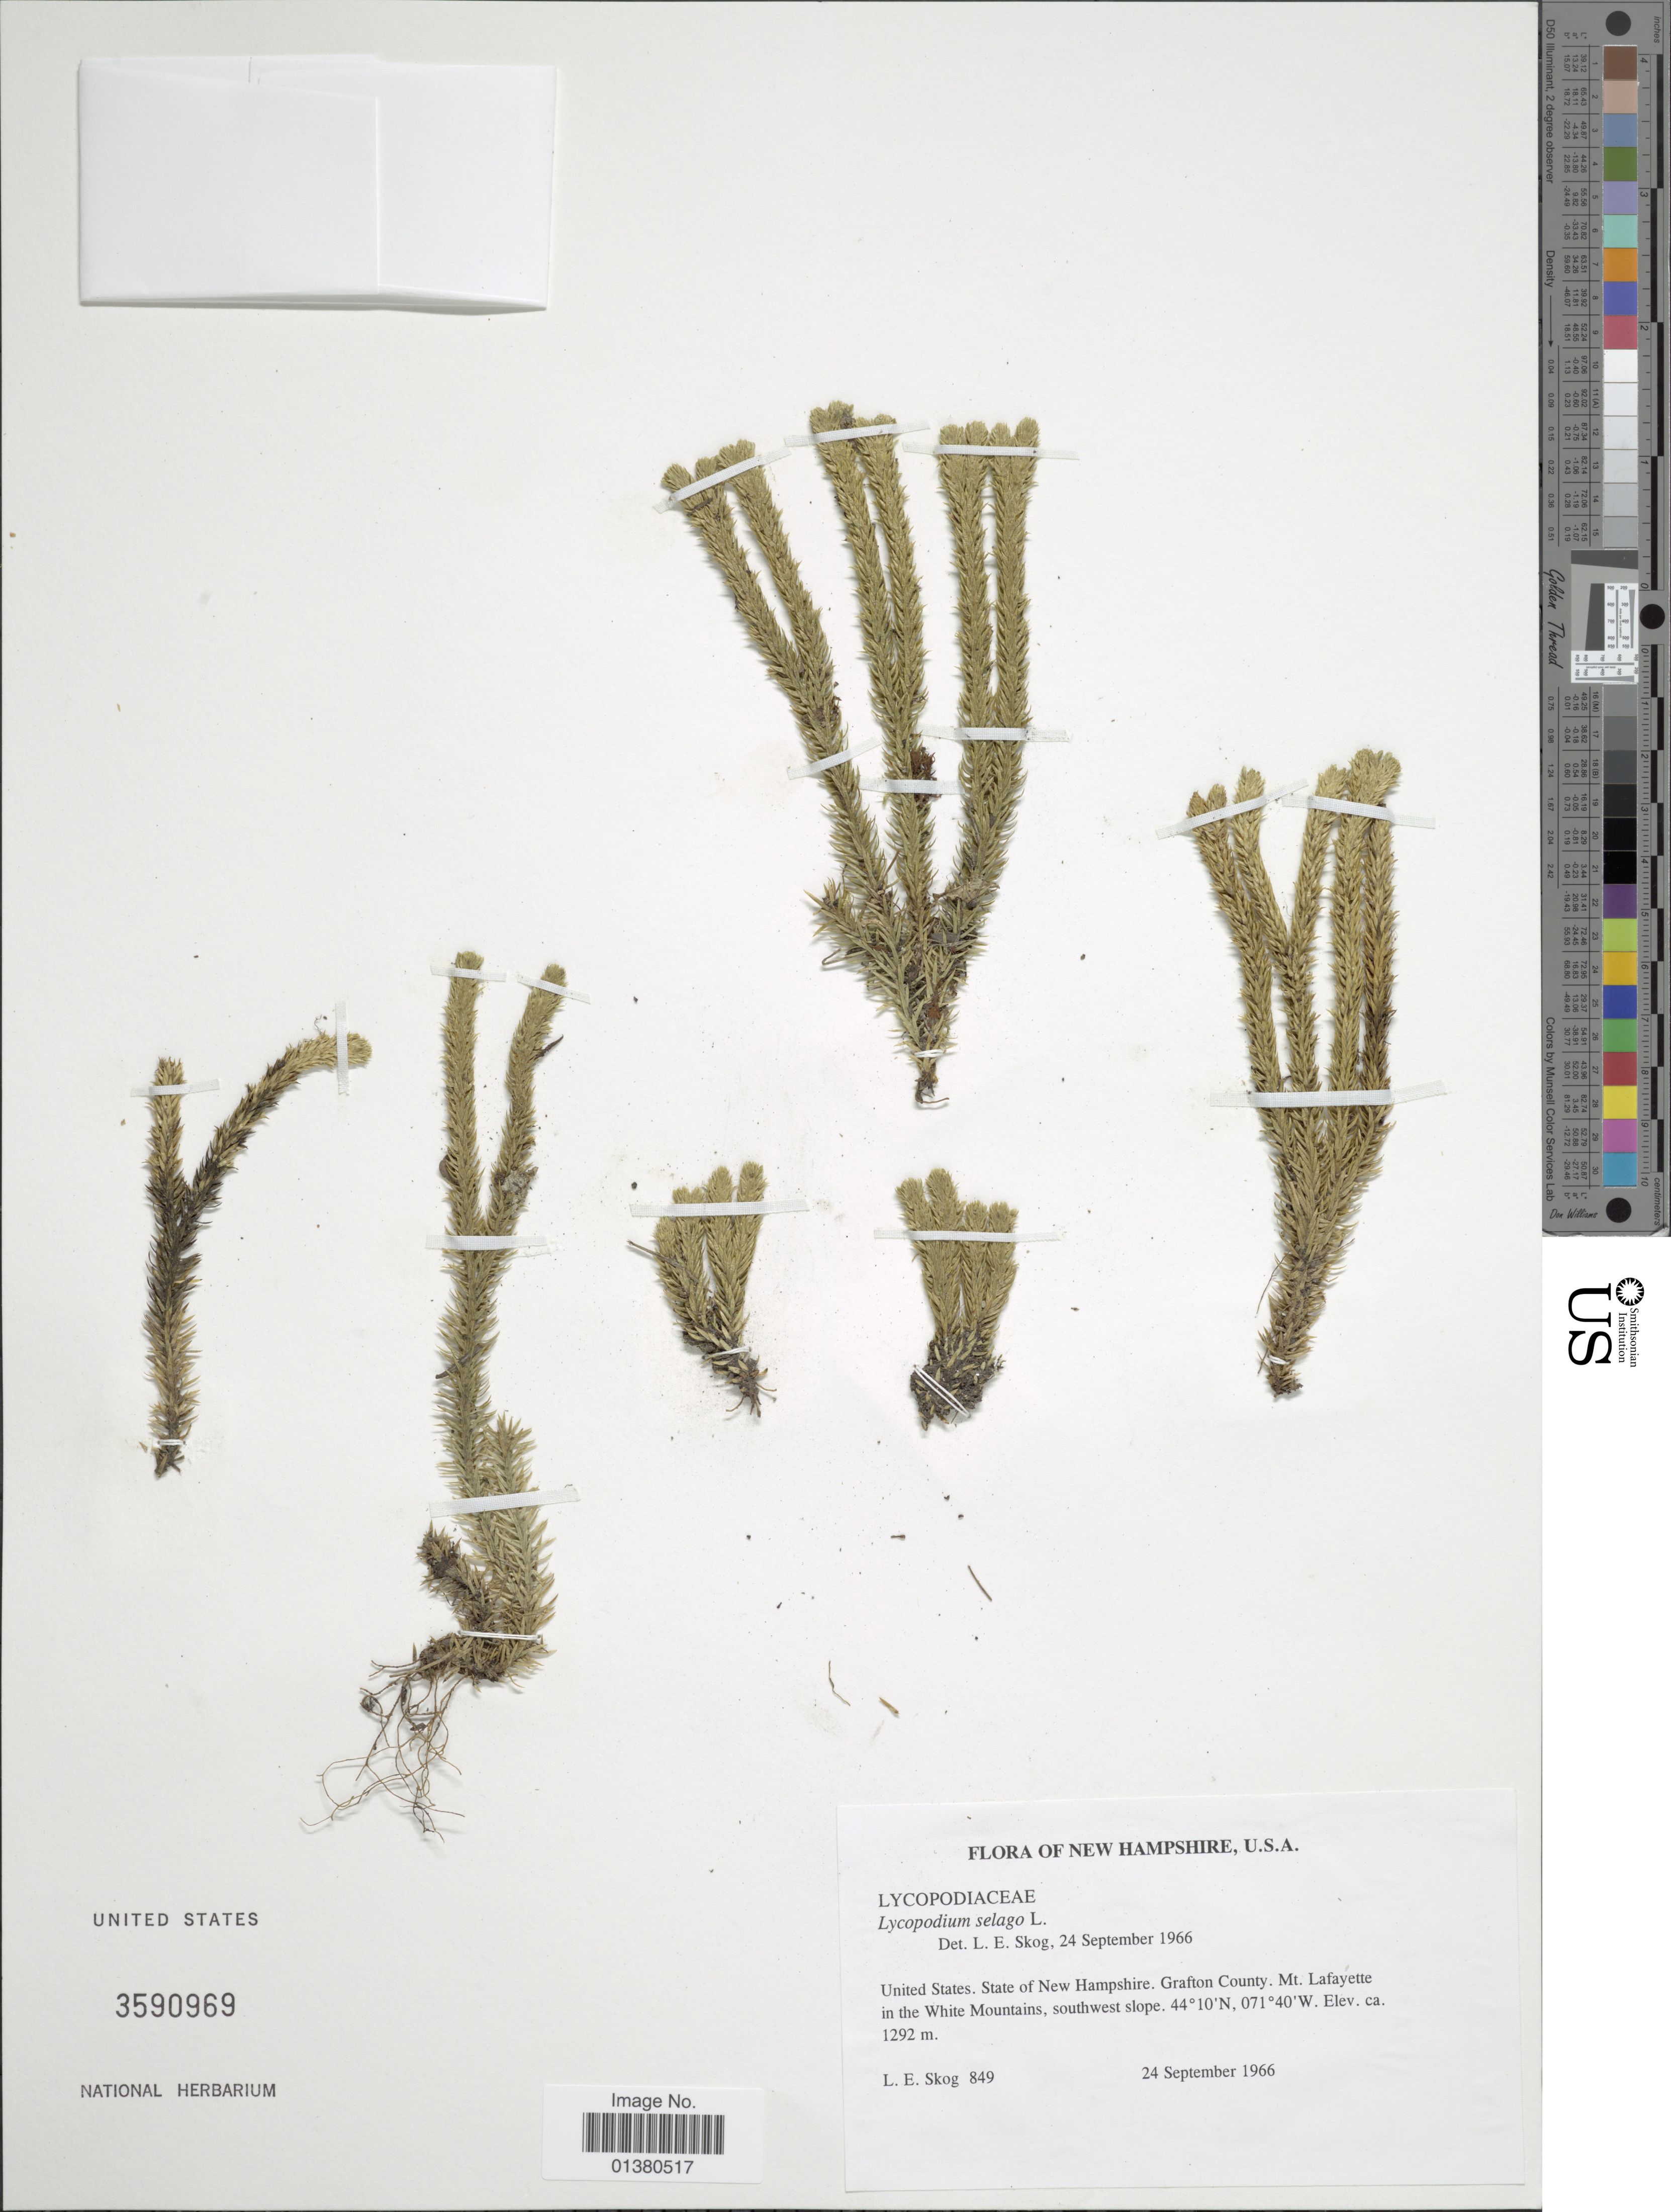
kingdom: Plantae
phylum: Tracheophyta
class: Lycopodiopsida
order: Lycopodiales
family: Lycopodiaceae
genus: Huperzia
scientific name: Huperzia selago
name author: (L.) Bernh. ex Schrank & Mart.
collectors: L. E. Skog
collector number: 849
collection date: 1966-09-24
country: United States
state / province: New Hampshire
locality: Stae of New Hampshire, Grafton County, Mt Lafayette in the White Mountains, southwest slope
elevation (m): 1292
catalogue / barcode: US 3590696